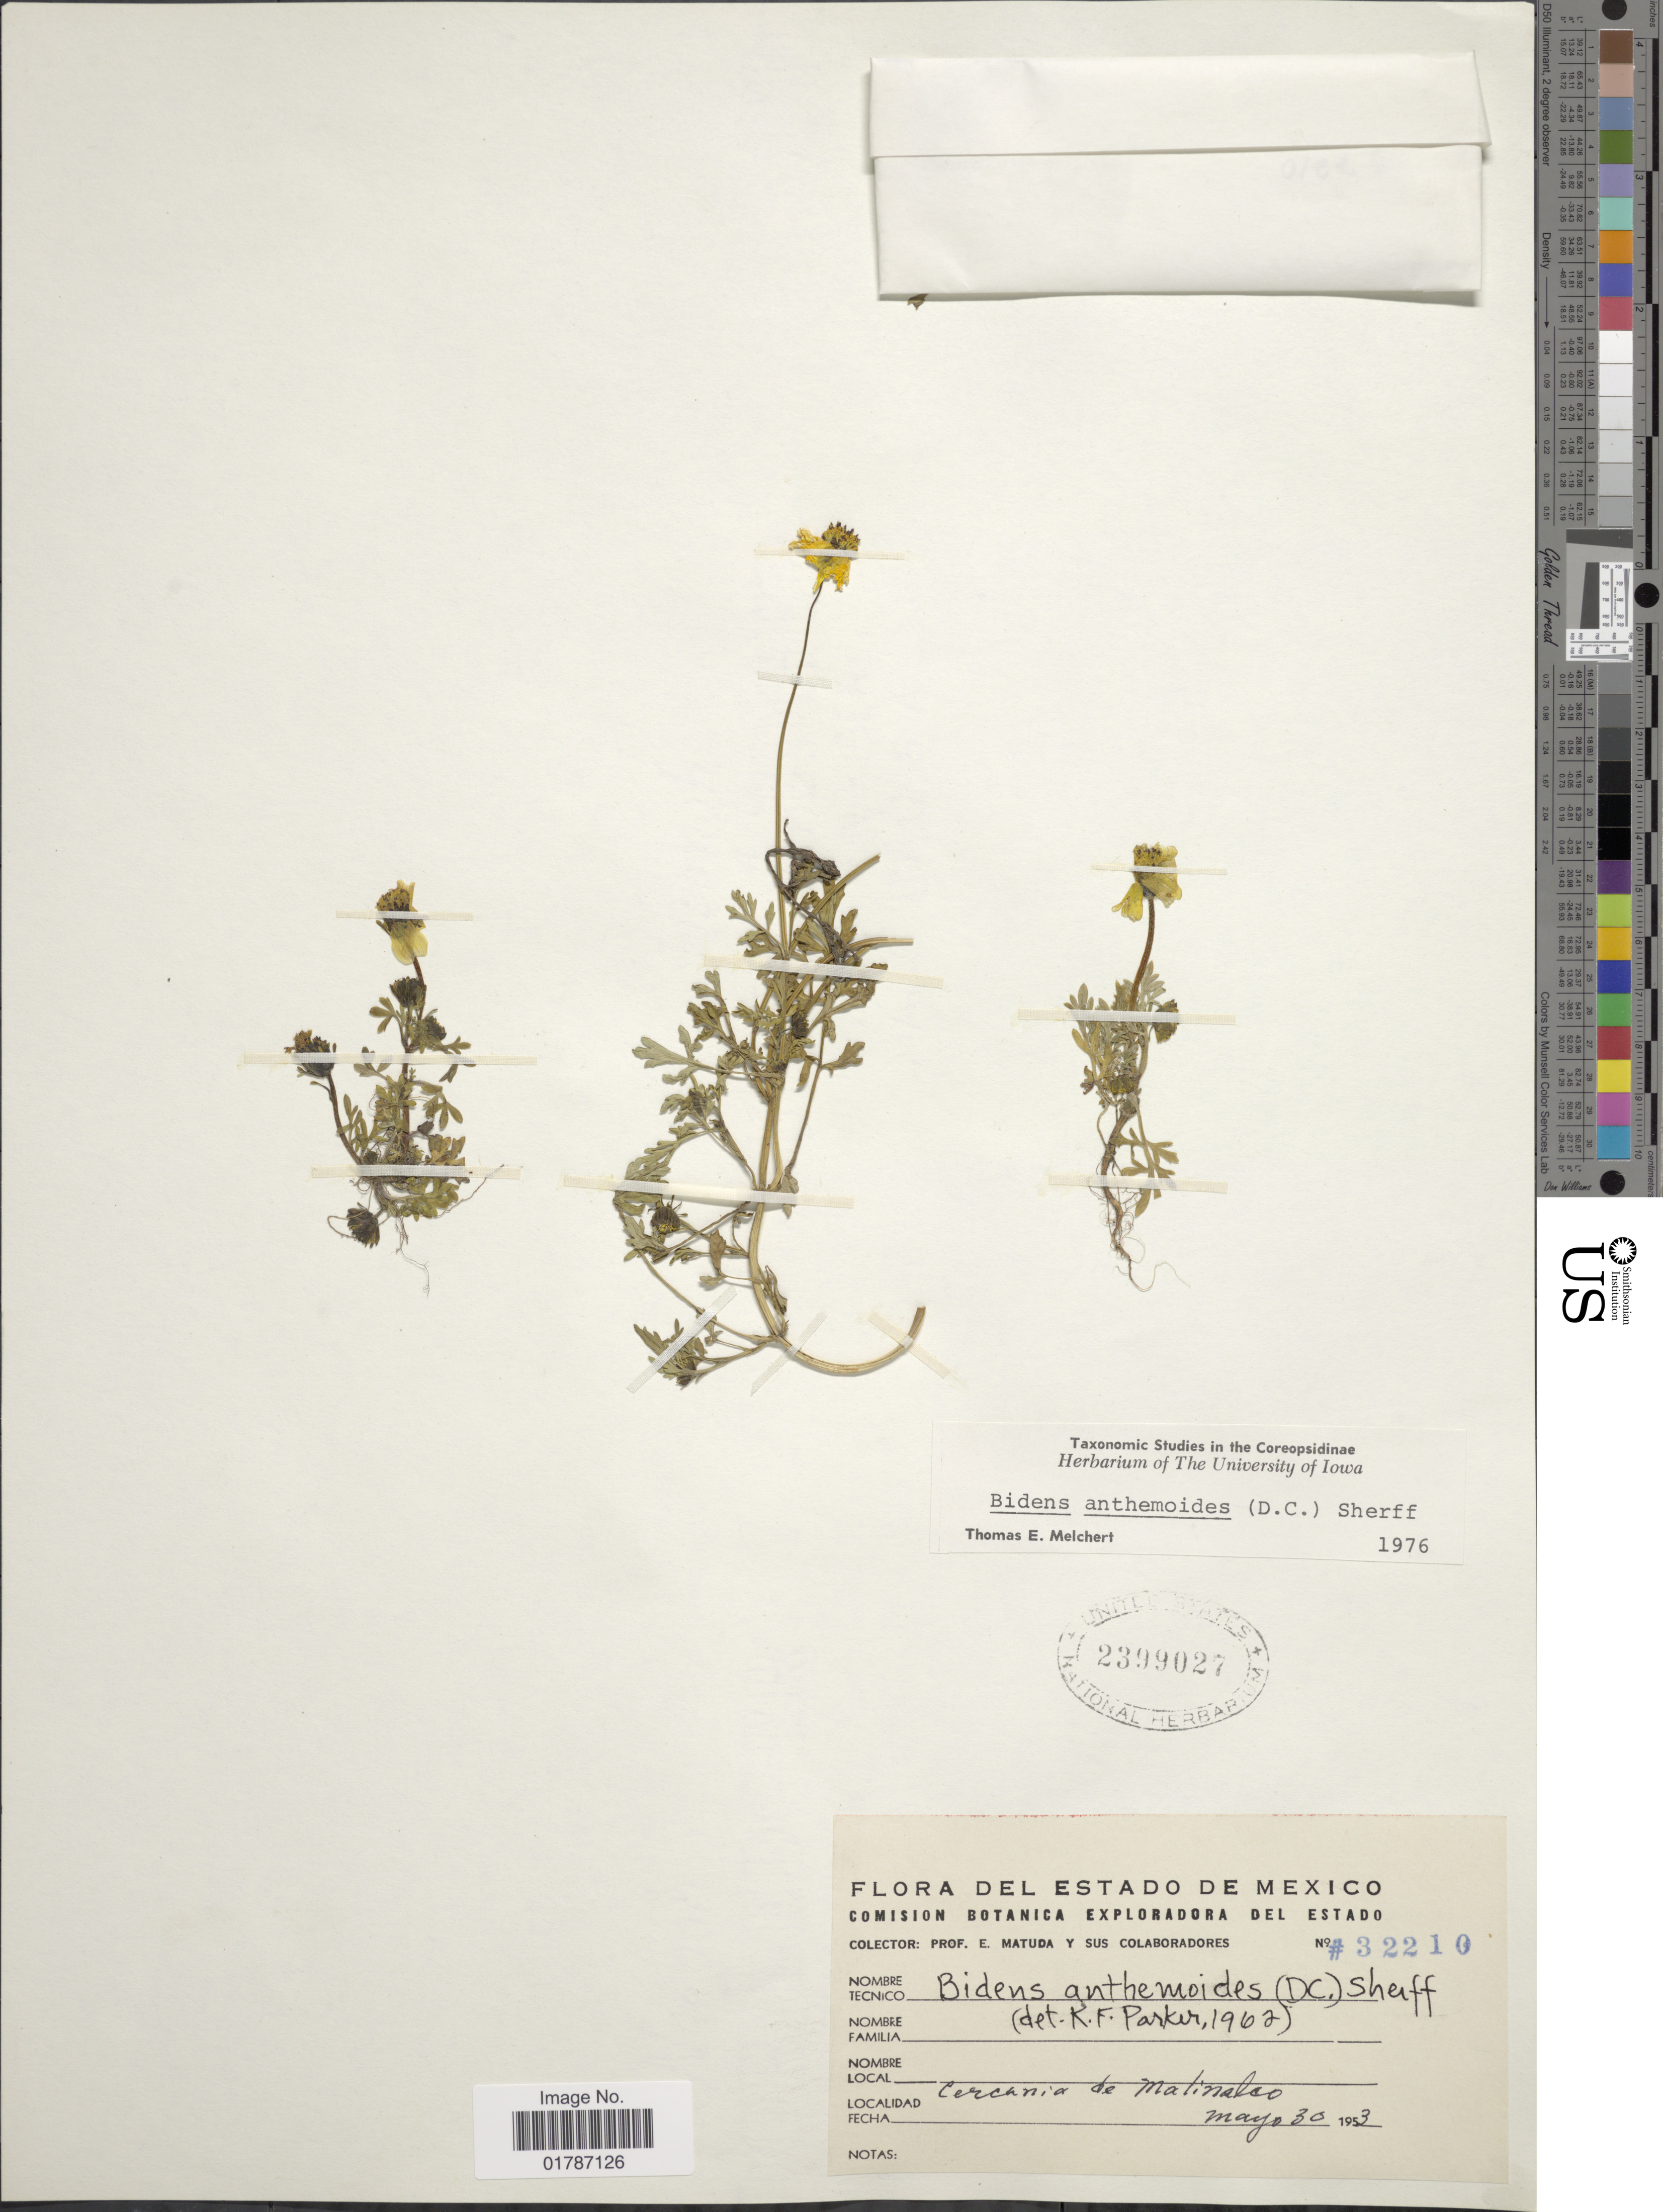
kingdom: Plantae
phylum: Tracheophyta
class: Magnoliopsida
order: Asterales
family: Asteraceae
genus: Bidens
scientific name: Bidens anthemoides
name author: (DC.) Sherff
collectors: E. Matuda & et al.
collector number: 32210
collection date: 1953-05-30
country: Mexico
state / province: México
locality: Del Estado De Mexico, Cercania de Malinalco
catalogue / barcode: US 2399027